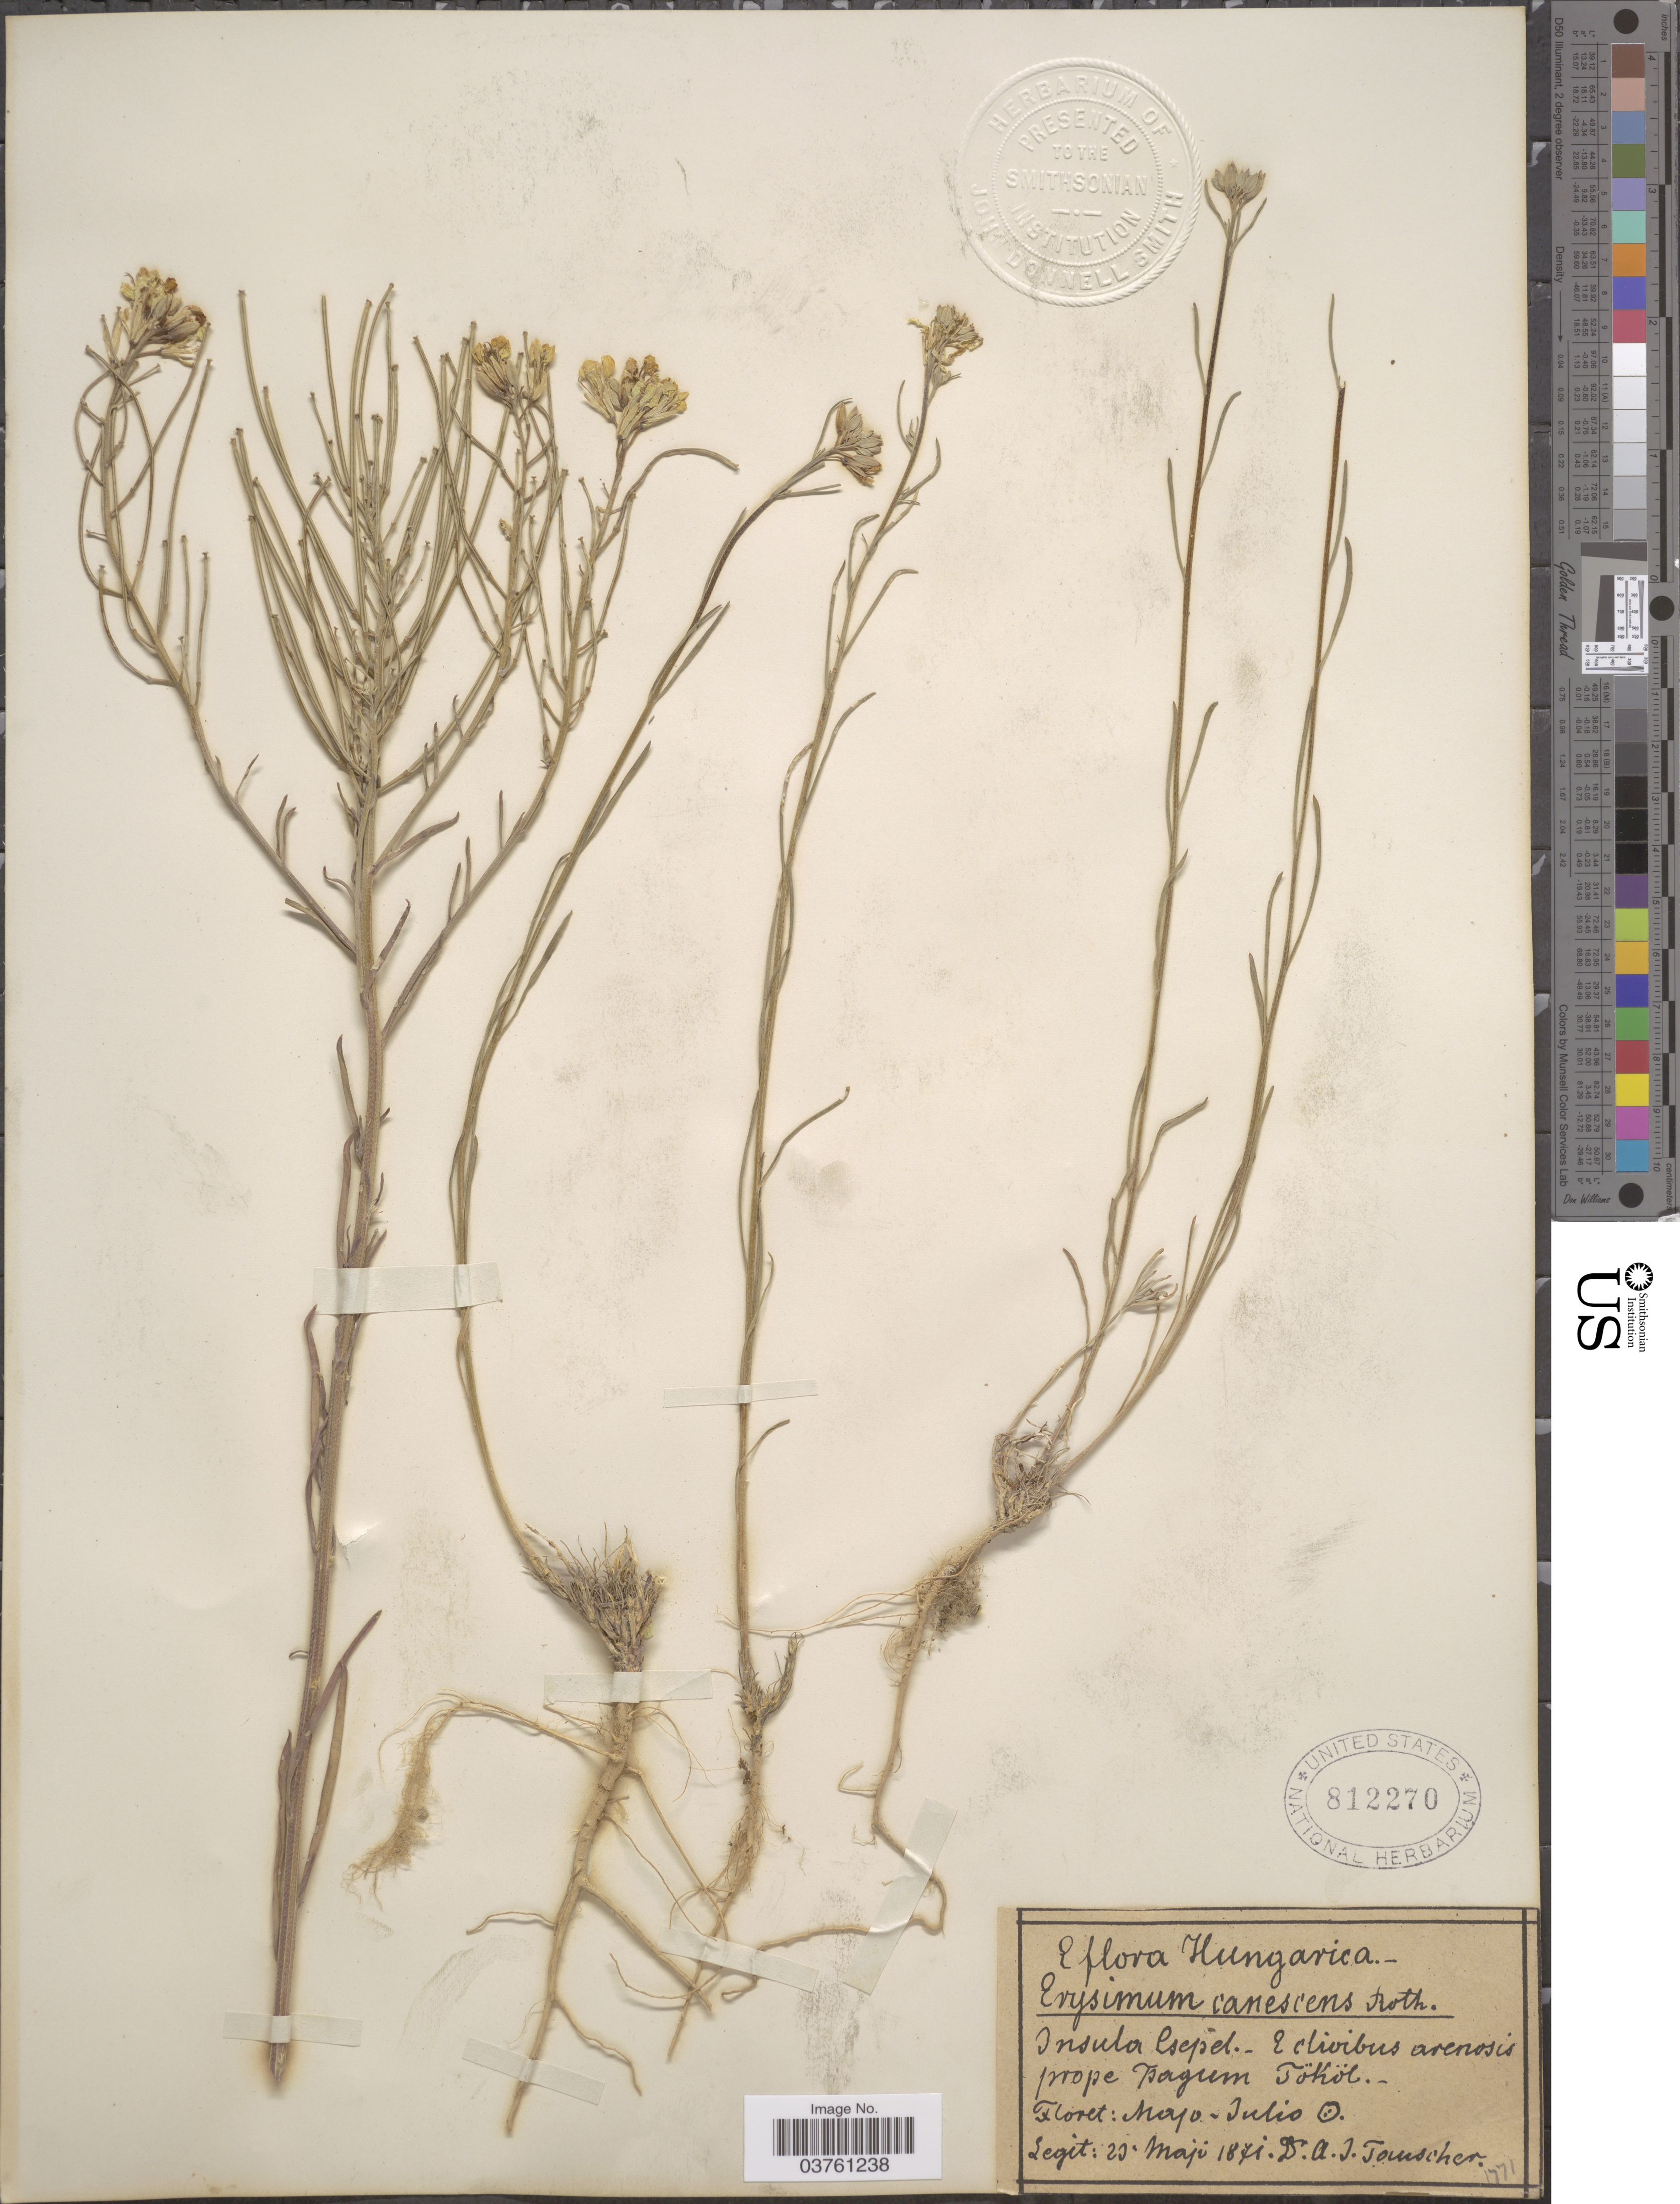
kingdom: Plantae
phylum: Tracheophyta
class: Magnoliopsida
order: Brassicales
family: Brassicaceae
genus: Erysimum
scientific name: Erysimum canescens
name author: Roth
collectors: A. Tauscher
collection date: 1871-05-23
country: Hungary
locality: Insula Csepel.- Eclivibus arenosis prope pagum Tököl.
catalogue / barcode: US 812270